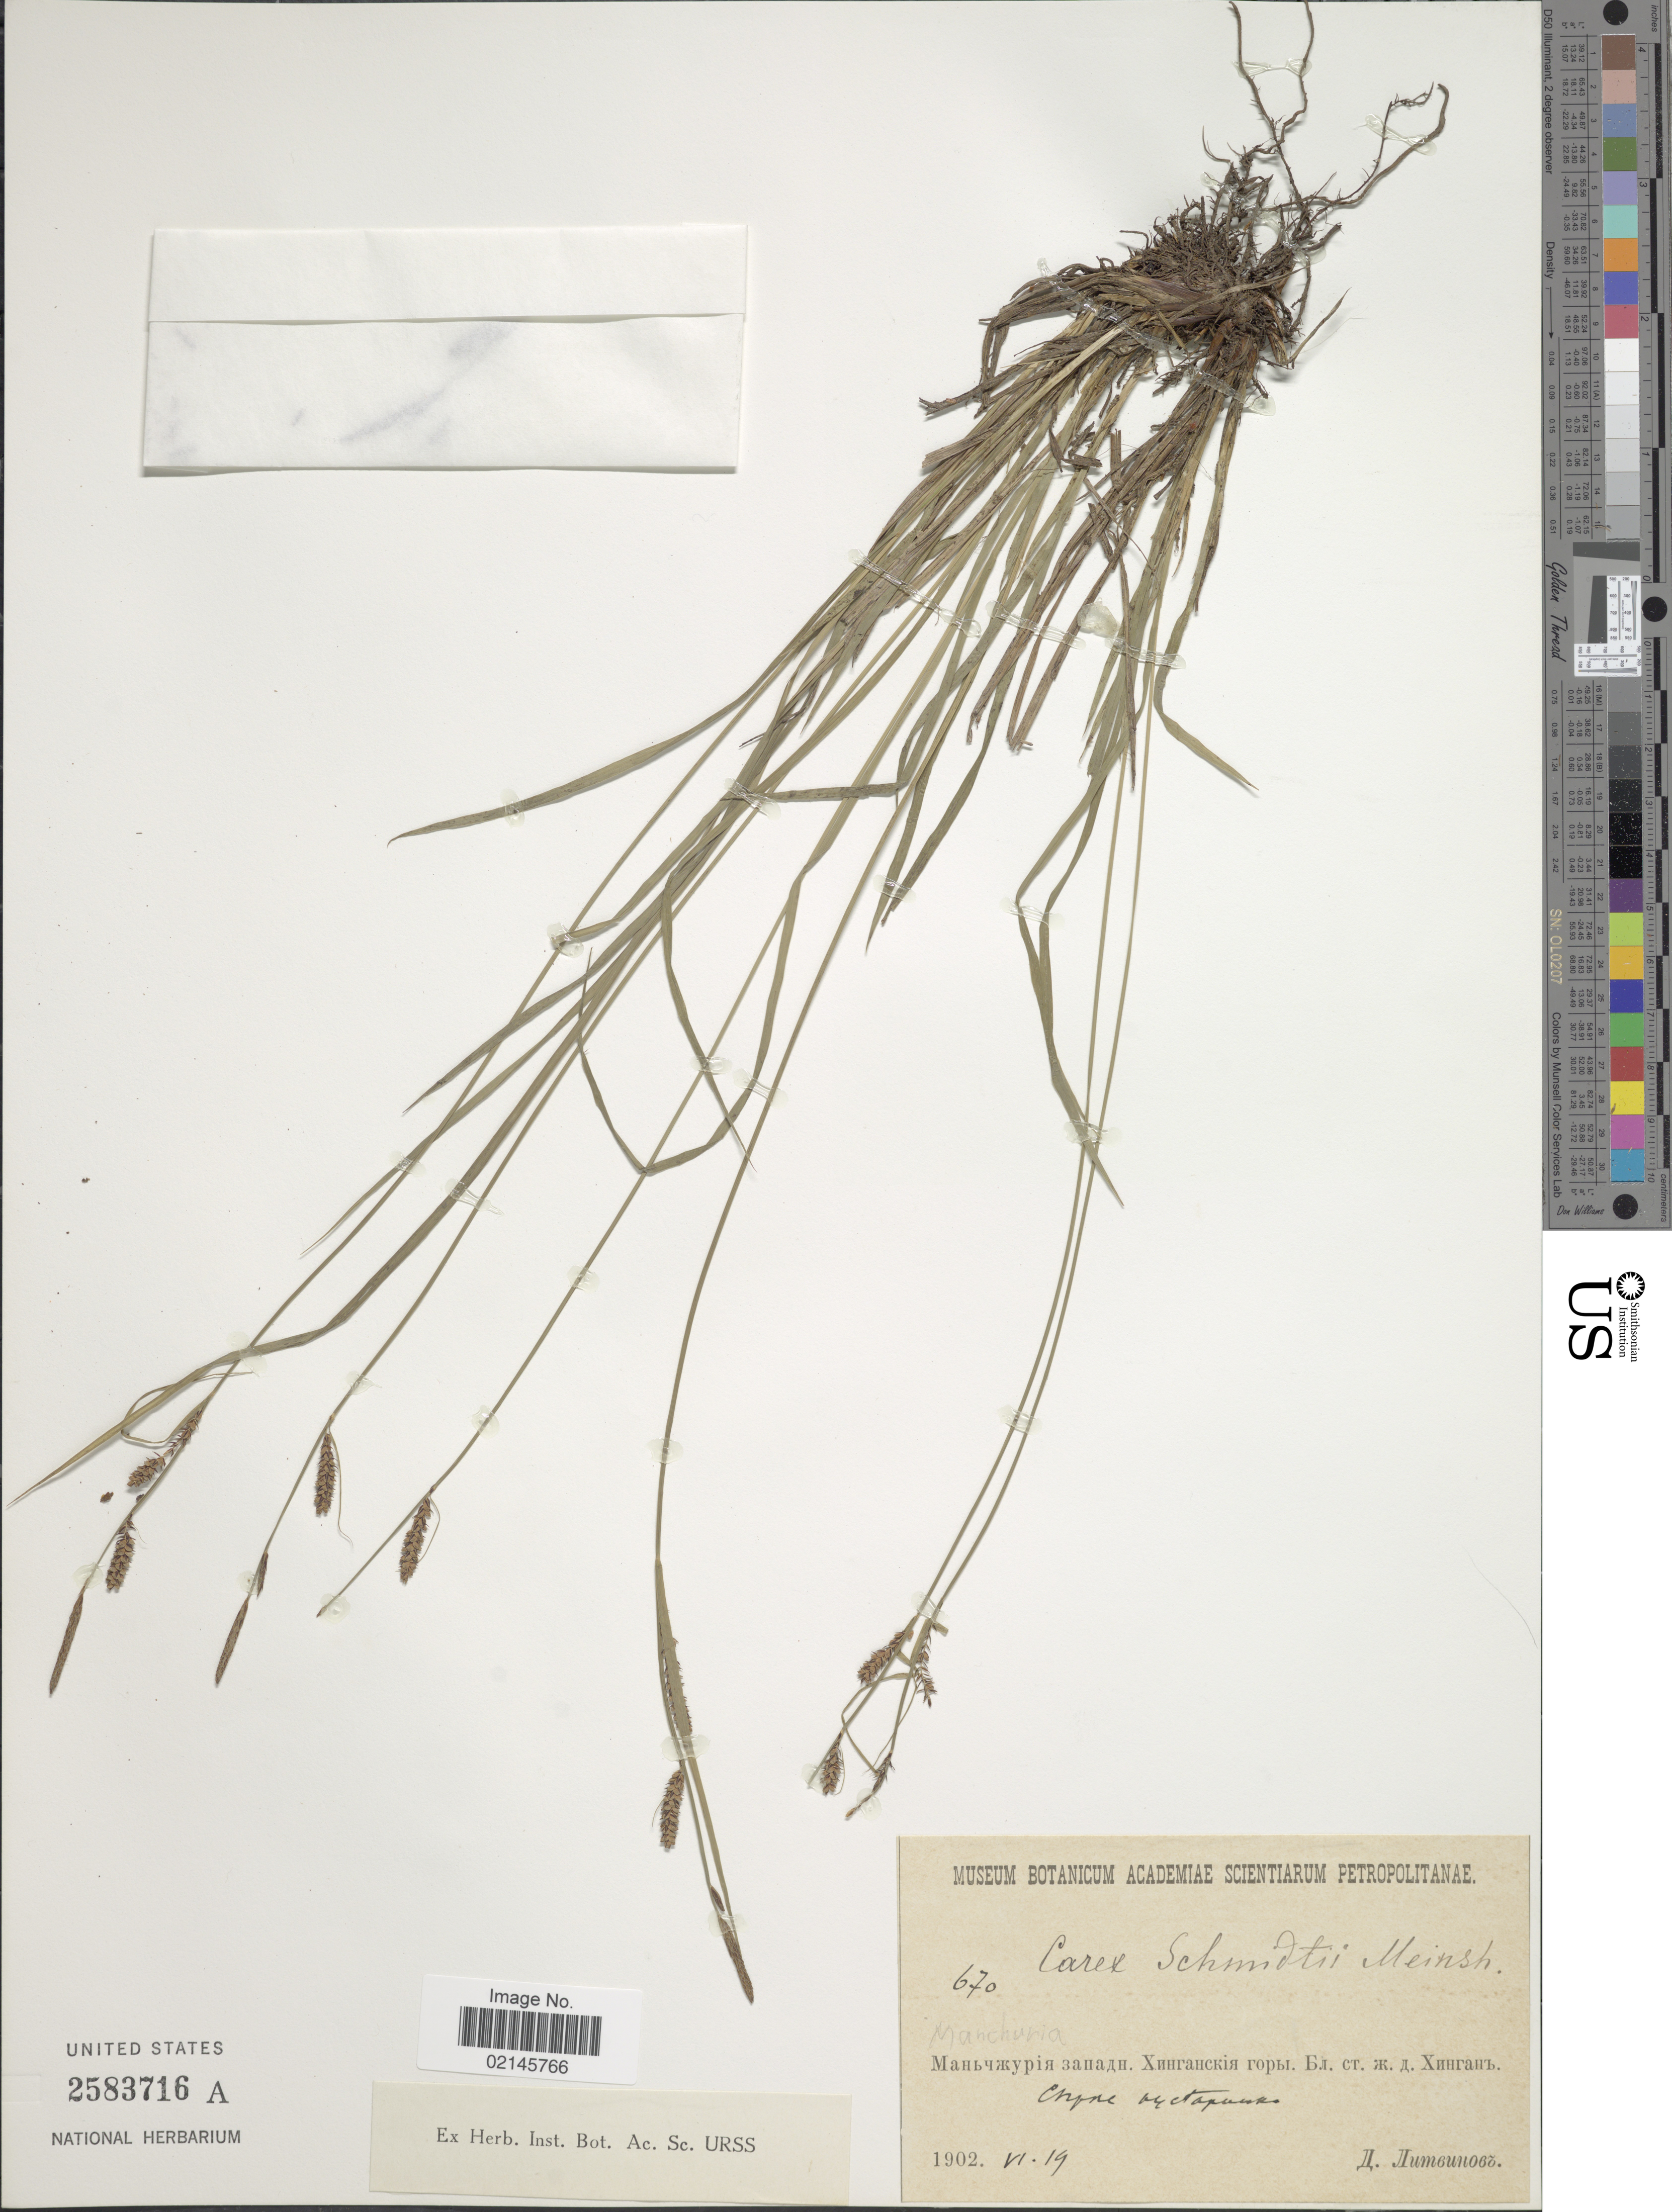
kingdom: Plantae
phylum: Tracheophyta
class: Liliopsida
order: Poales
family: Cyperaceae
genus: Carex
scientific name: Carex schmidtii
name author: Meinsh.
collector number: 670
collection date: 1902-06-19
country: U.S.S.R.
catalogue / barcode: US 2583716A